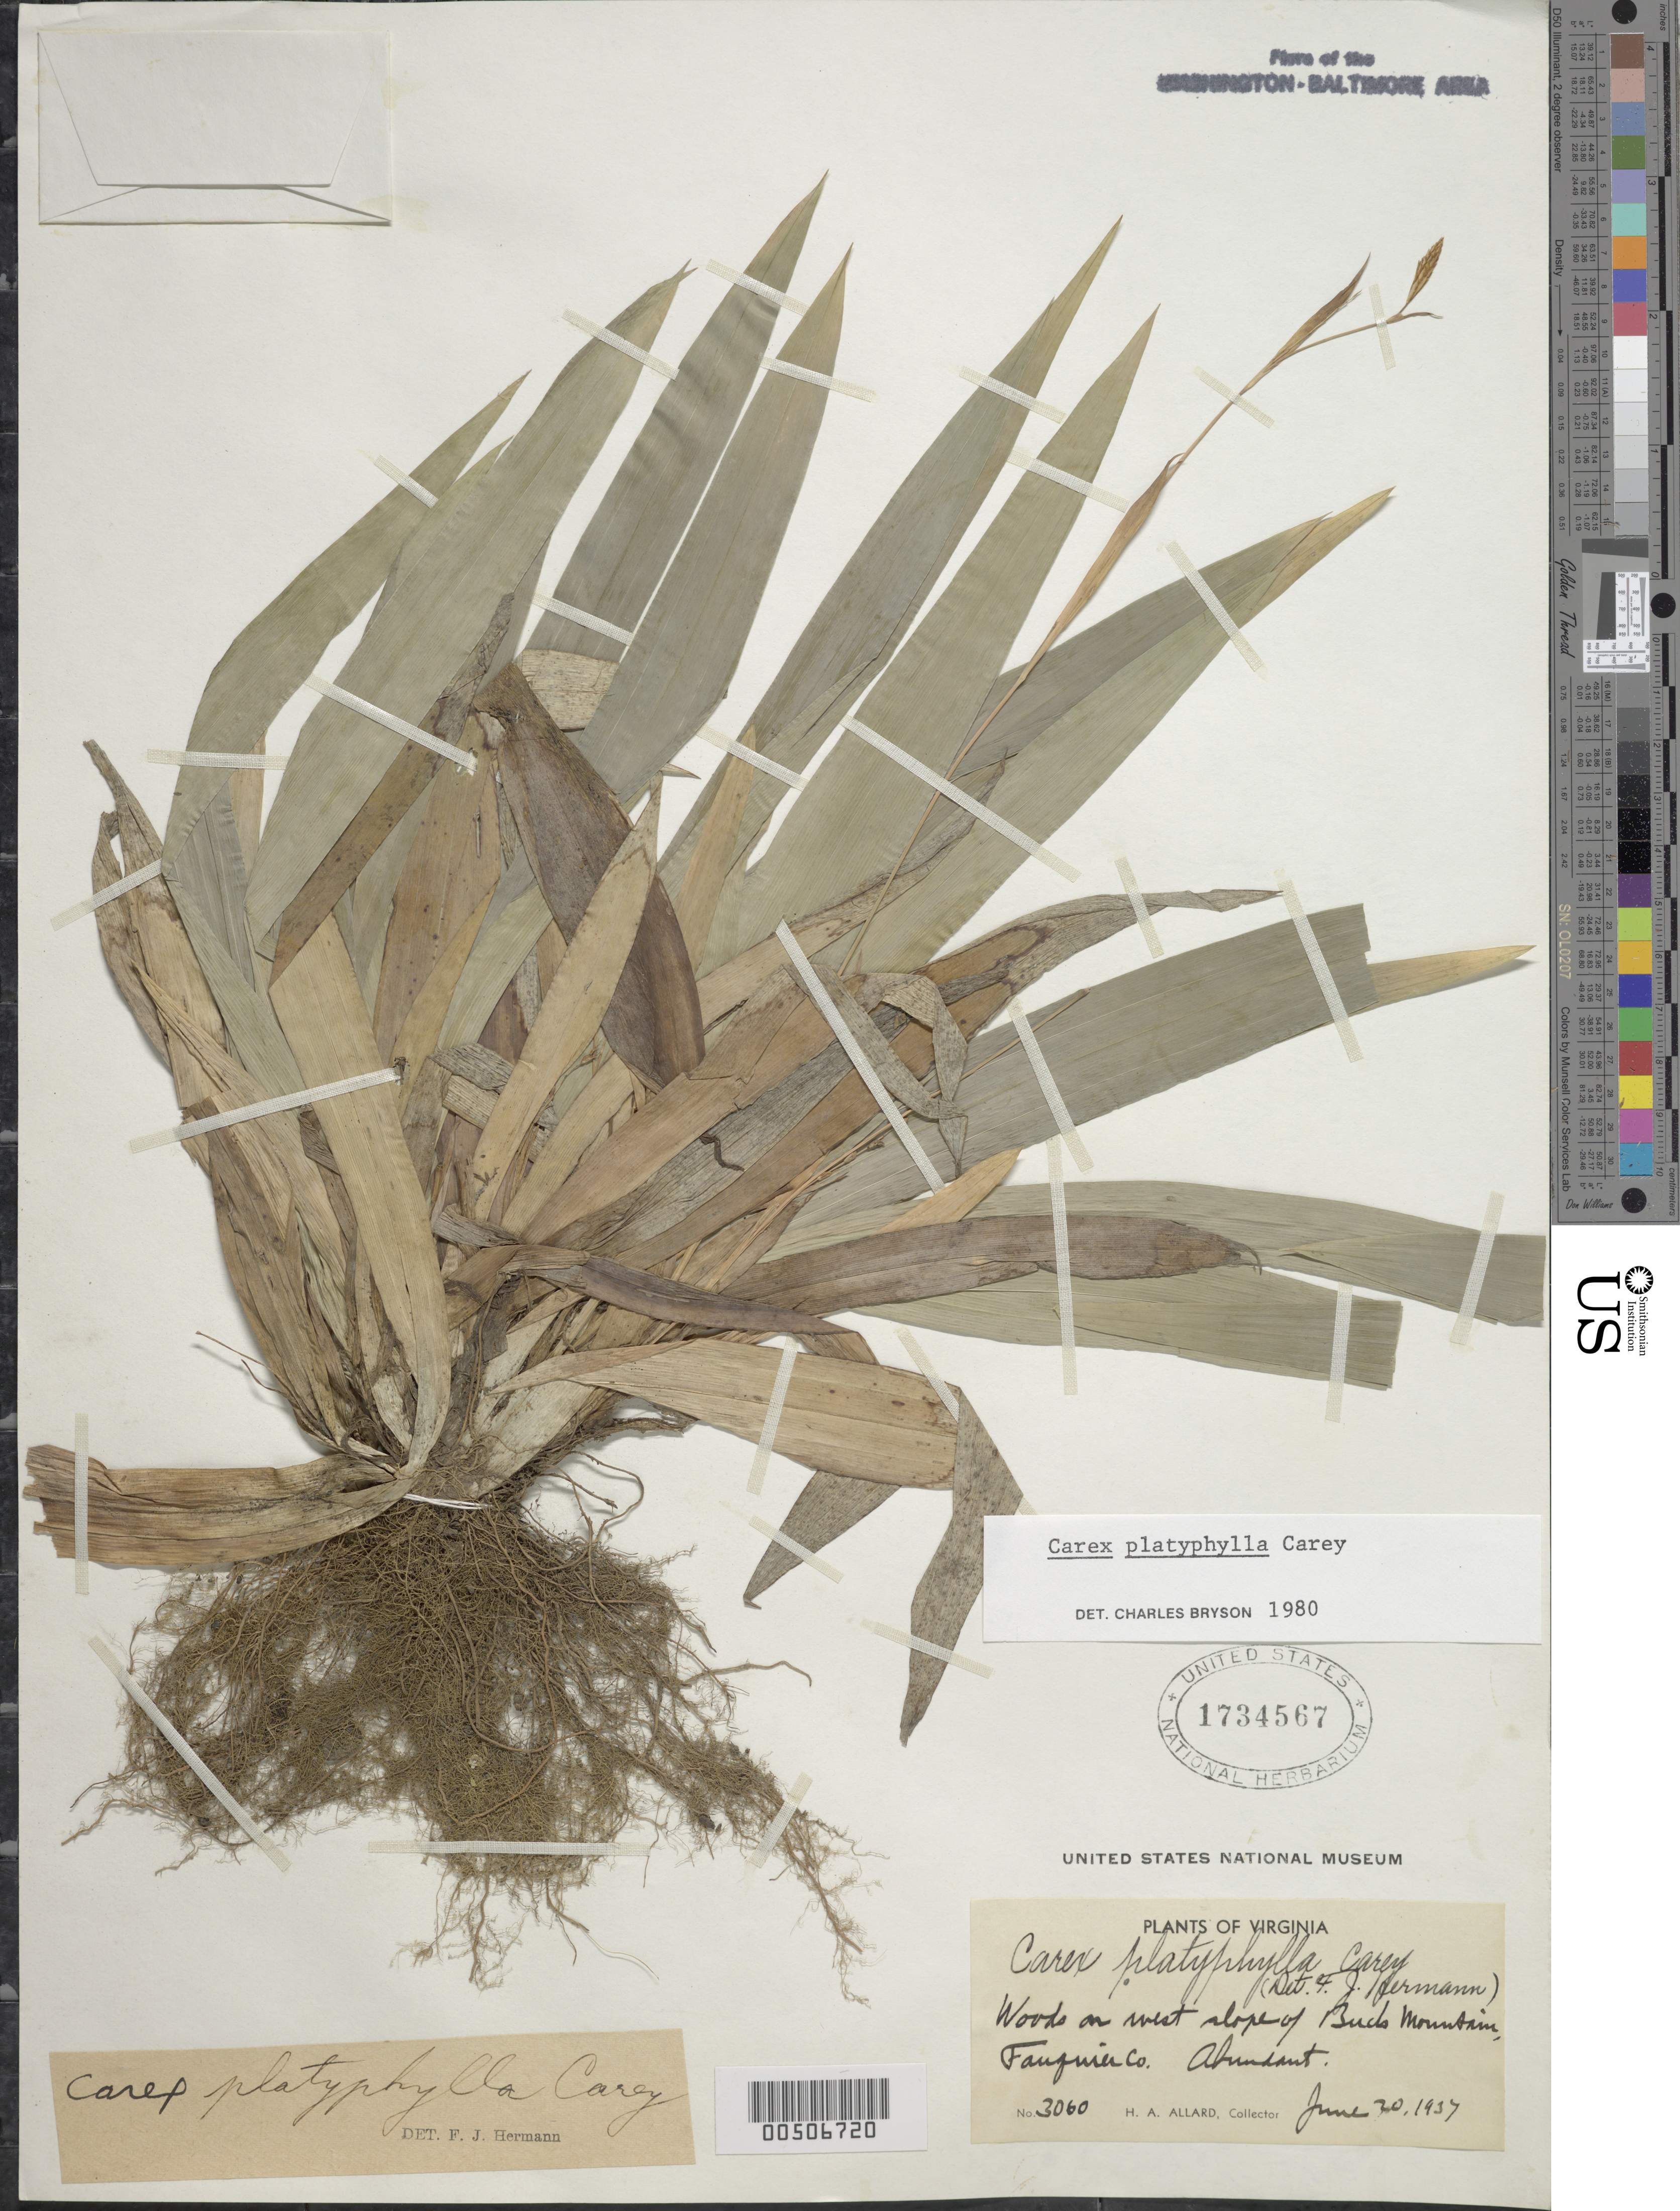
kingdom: Plantae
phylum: Tracheophyta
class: Liliopsida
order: Poales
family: Cyperaceae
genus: Carex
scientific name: Carex platyphylla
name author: J. Carey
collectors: H. A. Allard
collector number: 3060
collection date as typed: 20 Jun 1937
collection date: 1937-06-20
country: United States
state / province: Virginia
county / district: Fauquier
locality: Buck Mountain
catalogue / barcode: US 1734567